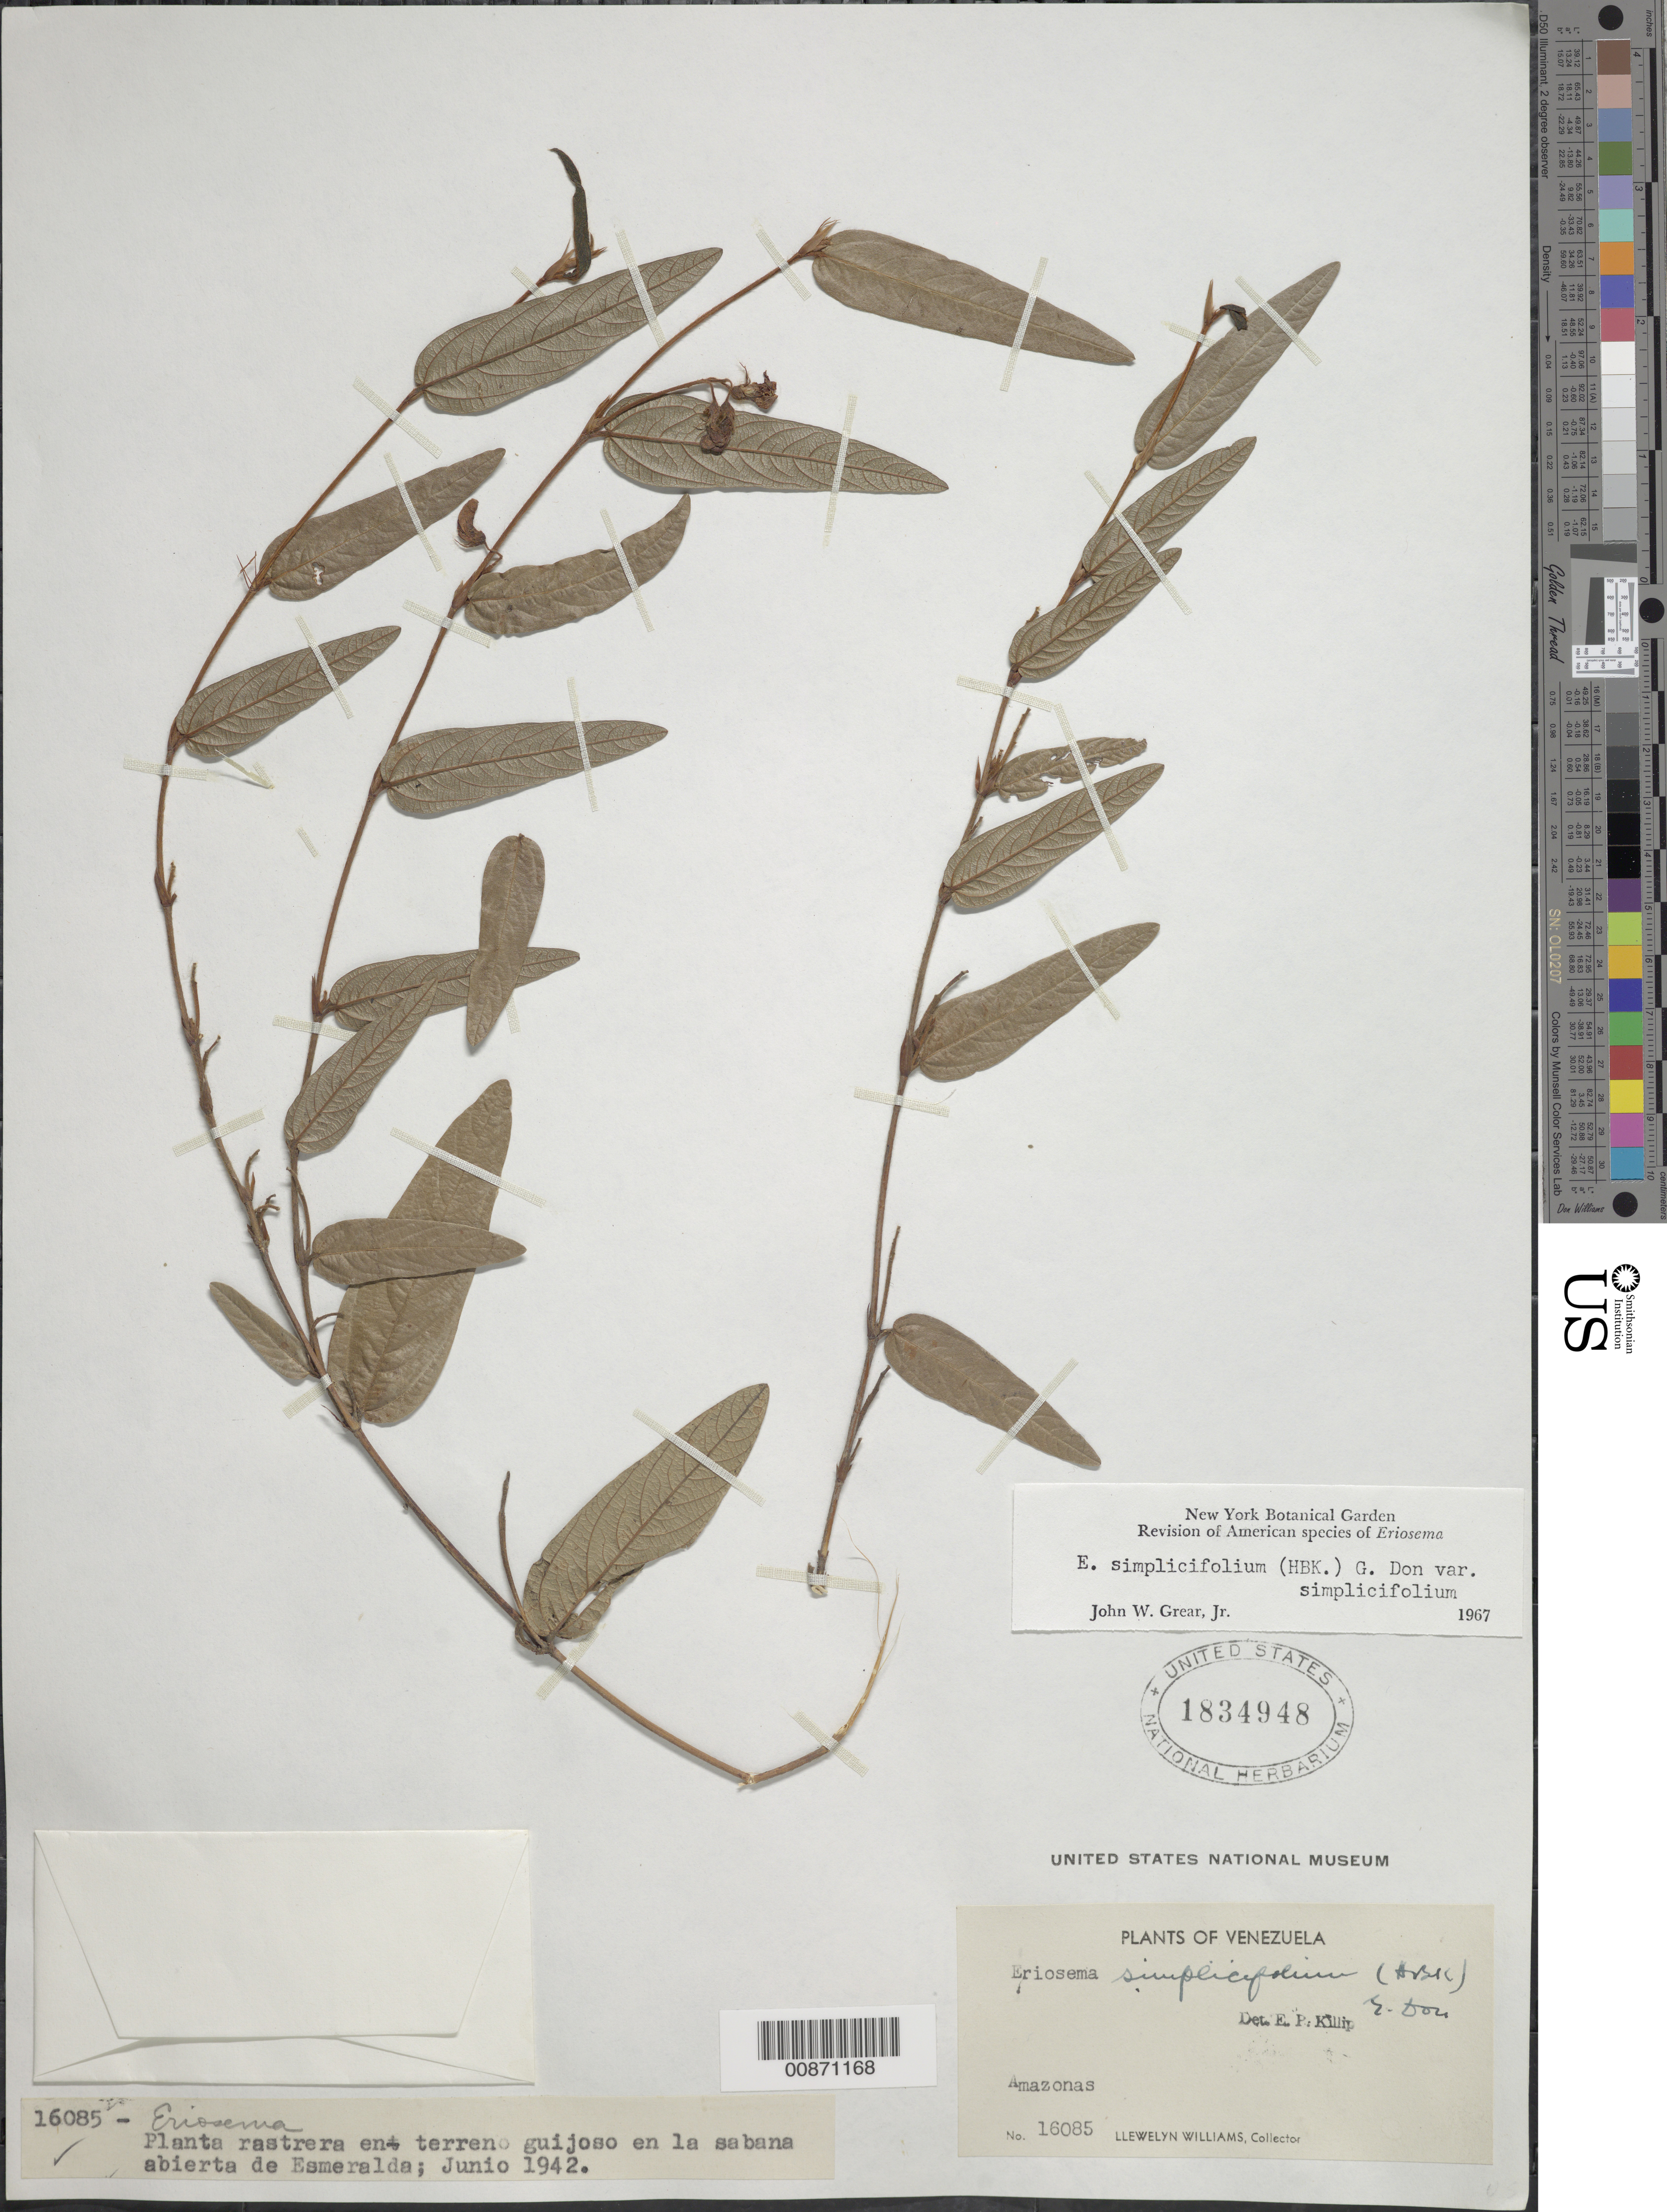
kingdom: Plantae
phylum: Tracheophyta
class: Magnoliopsida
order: Fabales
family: Fabaceae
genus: Eriosema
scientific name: Eriosema simplicifolium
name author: (Kunth) G. Don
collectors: Ll. Williams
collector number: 16085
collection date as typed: Jun-42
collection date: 1942-06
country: Venezuela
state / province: Amazonas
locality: Esmeralda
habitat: Terreno guijoso en la sabana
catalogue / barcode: US 1834948